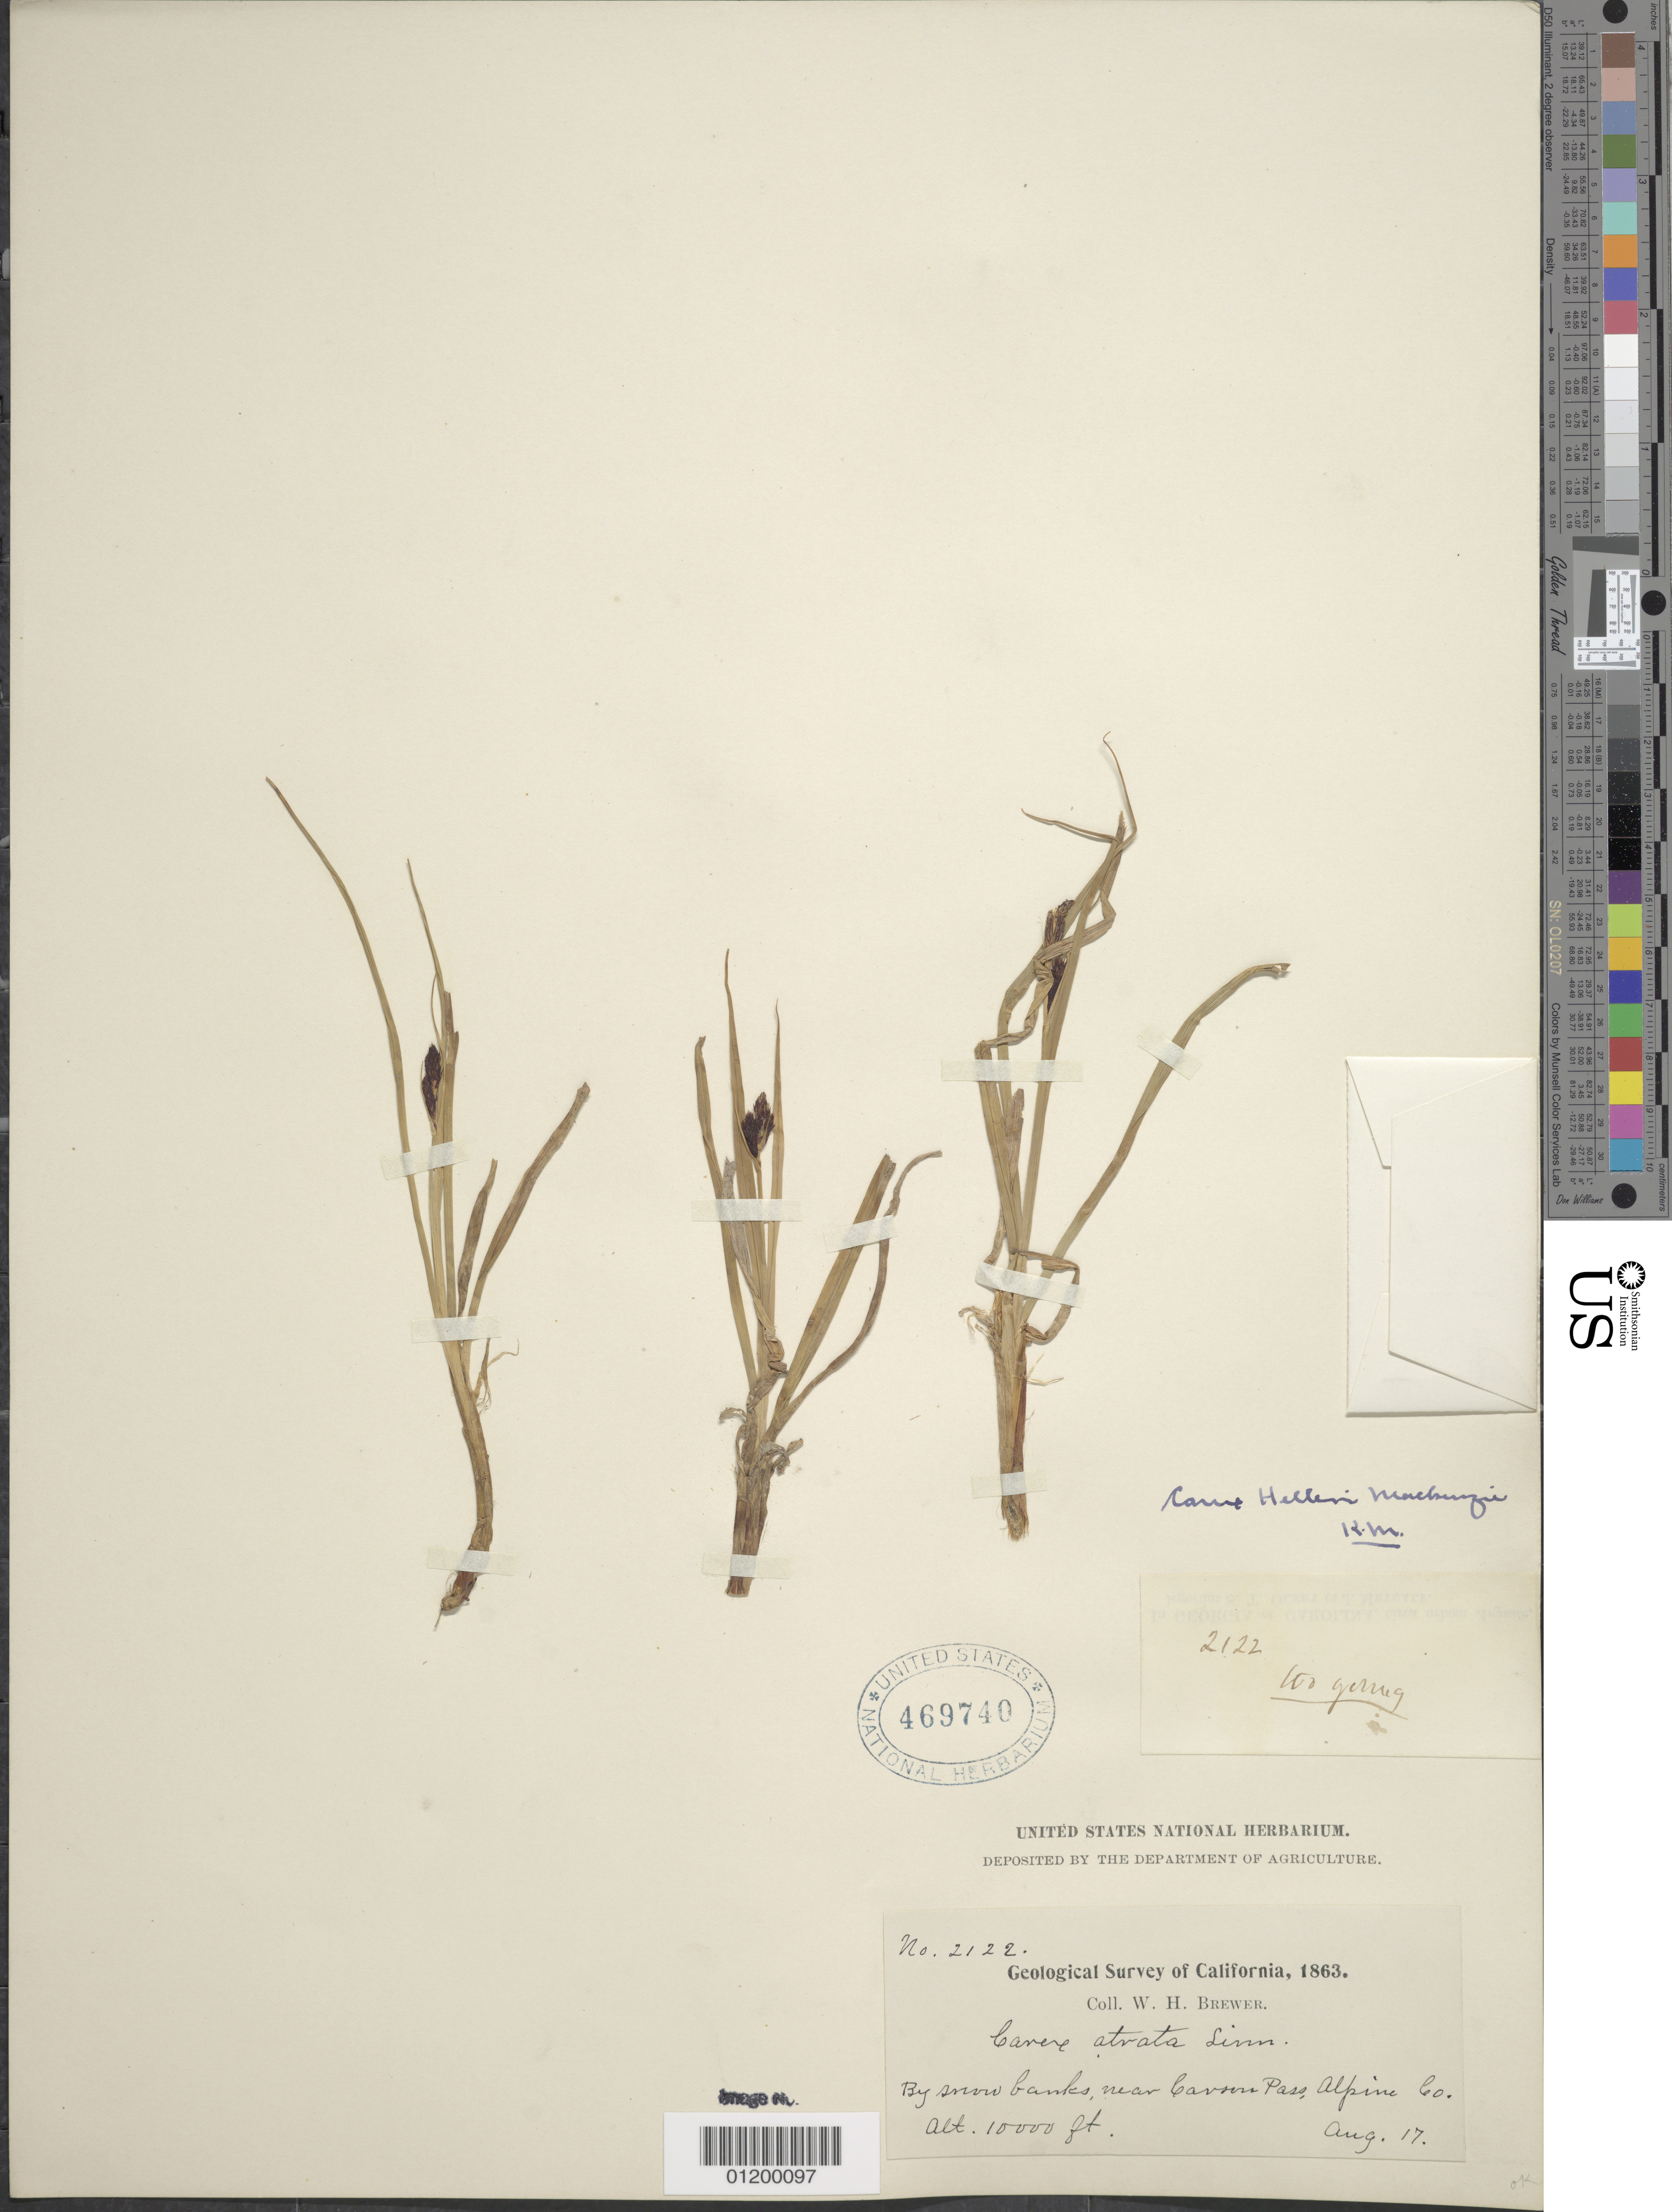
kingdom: Plantae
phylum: Tracheophyta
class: Liliopsida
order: Poales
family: Cyperaceae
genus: Carex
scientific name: Carex helleri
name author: Mack.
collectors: W. H. Brewer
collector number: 2122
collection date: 1863-08-17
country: United States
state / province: California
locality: By snow banks, near Carson Pass.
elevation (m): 3048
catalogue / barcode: US 469740